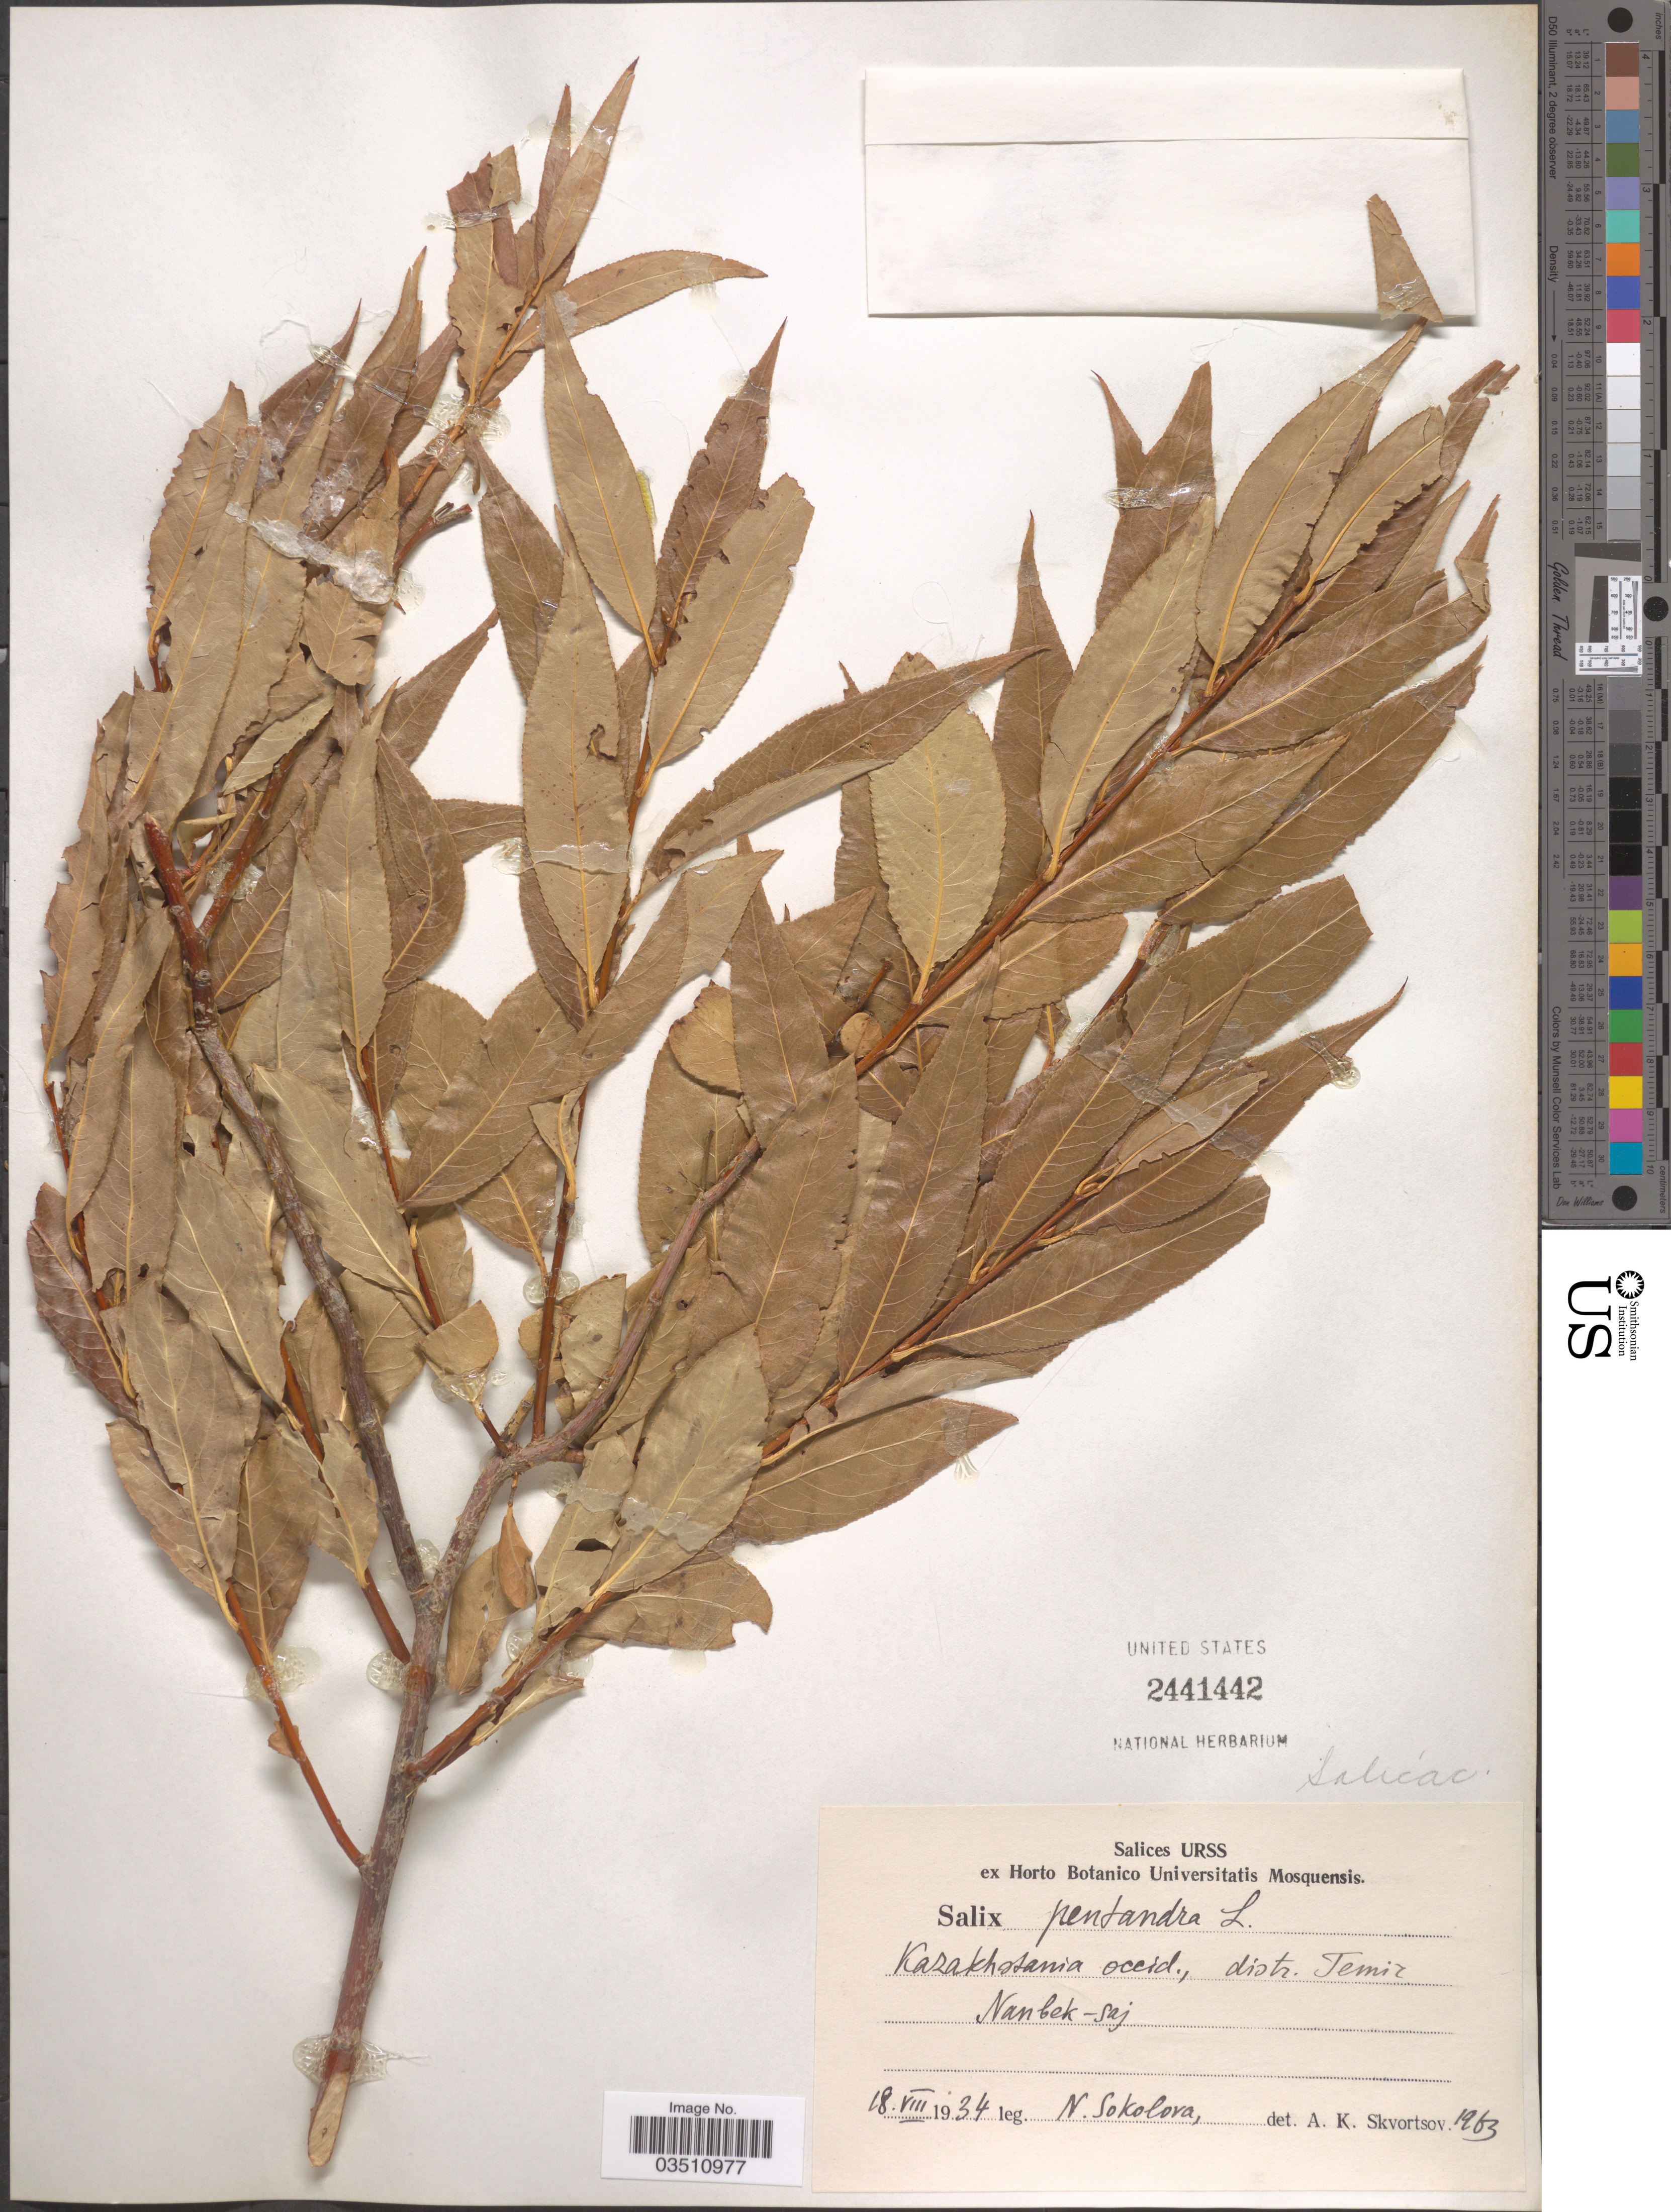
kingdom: Plantae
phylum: Tracheophyta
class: Magnoliopsida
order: Malpighiales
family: Salicaceae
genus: Salix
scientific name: Salix pentandra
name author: L.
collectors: N. Sokolova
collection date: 1934-08-18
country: Kazakhstan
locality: Kazakhstania occid., distr. Temir, Nanbek-saj.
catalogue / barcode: US 2441442